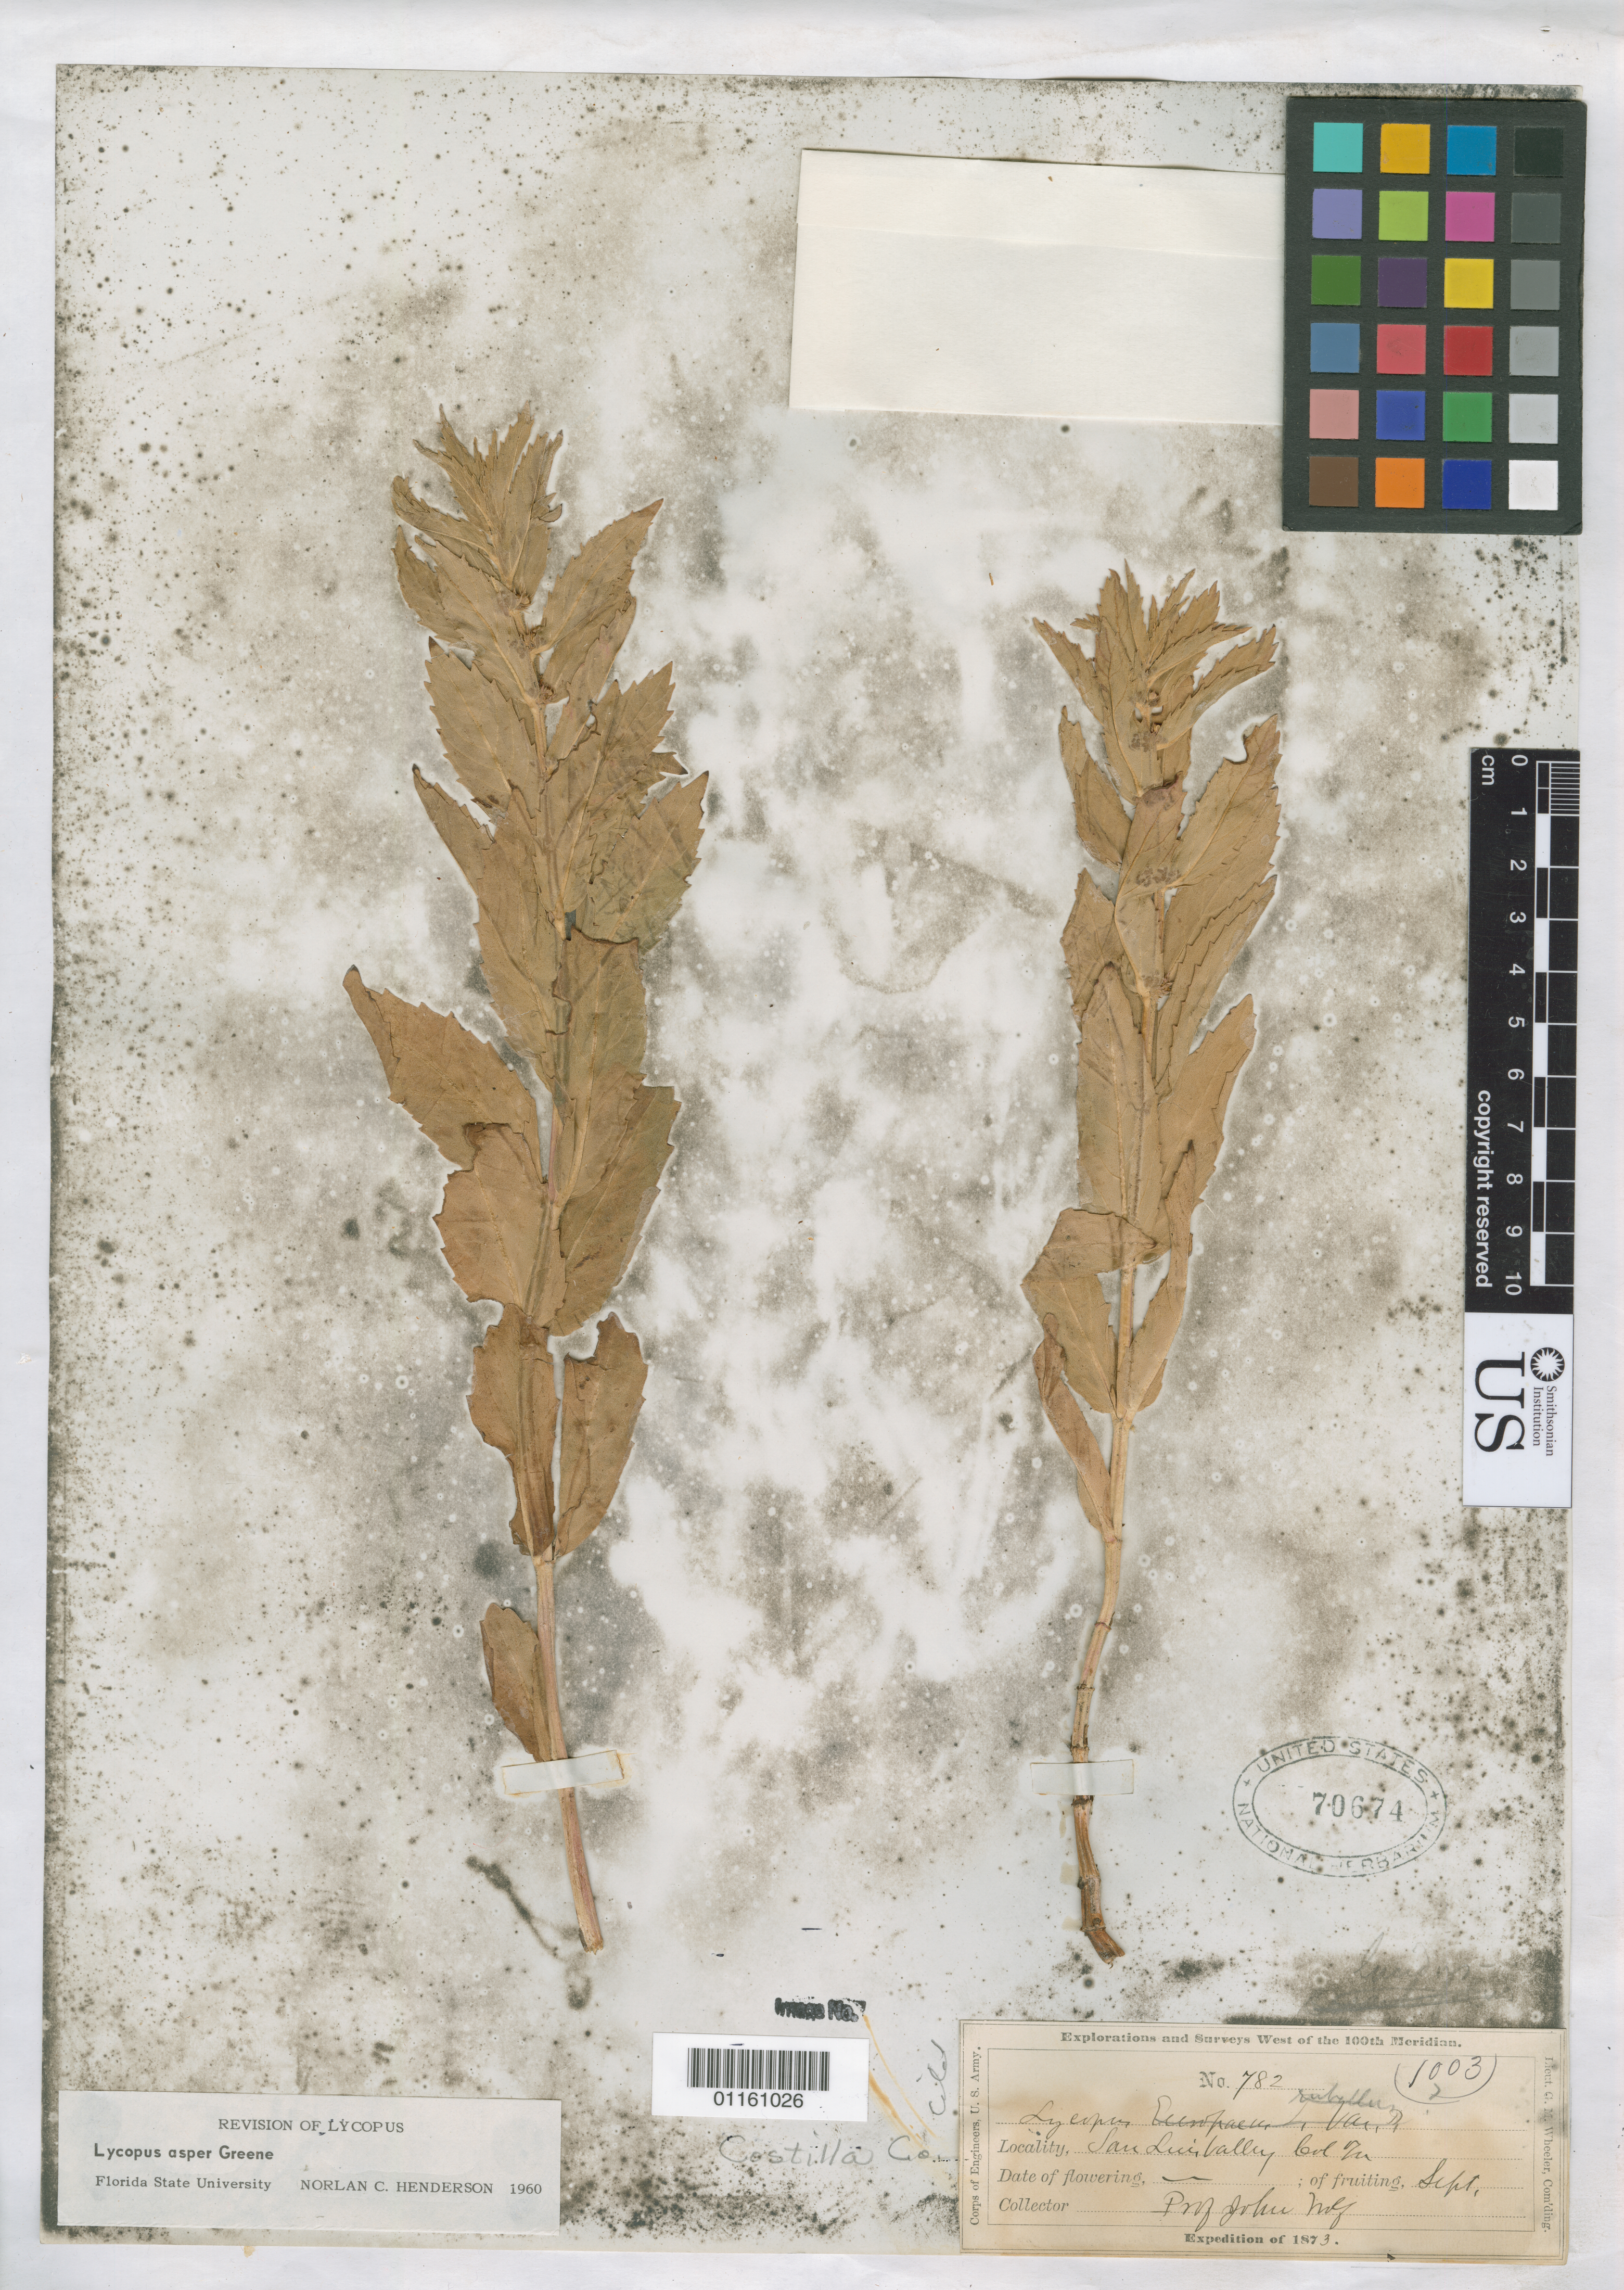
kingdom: Plantae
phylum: Tracheophyta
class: Magnoliopsida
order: Lamiales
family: Lamiaceae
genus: Lycopus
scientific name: Lycopus asper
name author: Greene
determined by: Henderson, N. C.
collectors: J. Wolf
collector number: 782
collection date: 1873-09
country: United States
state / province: Colorado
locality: San Luis Valley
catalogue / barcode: US 70674